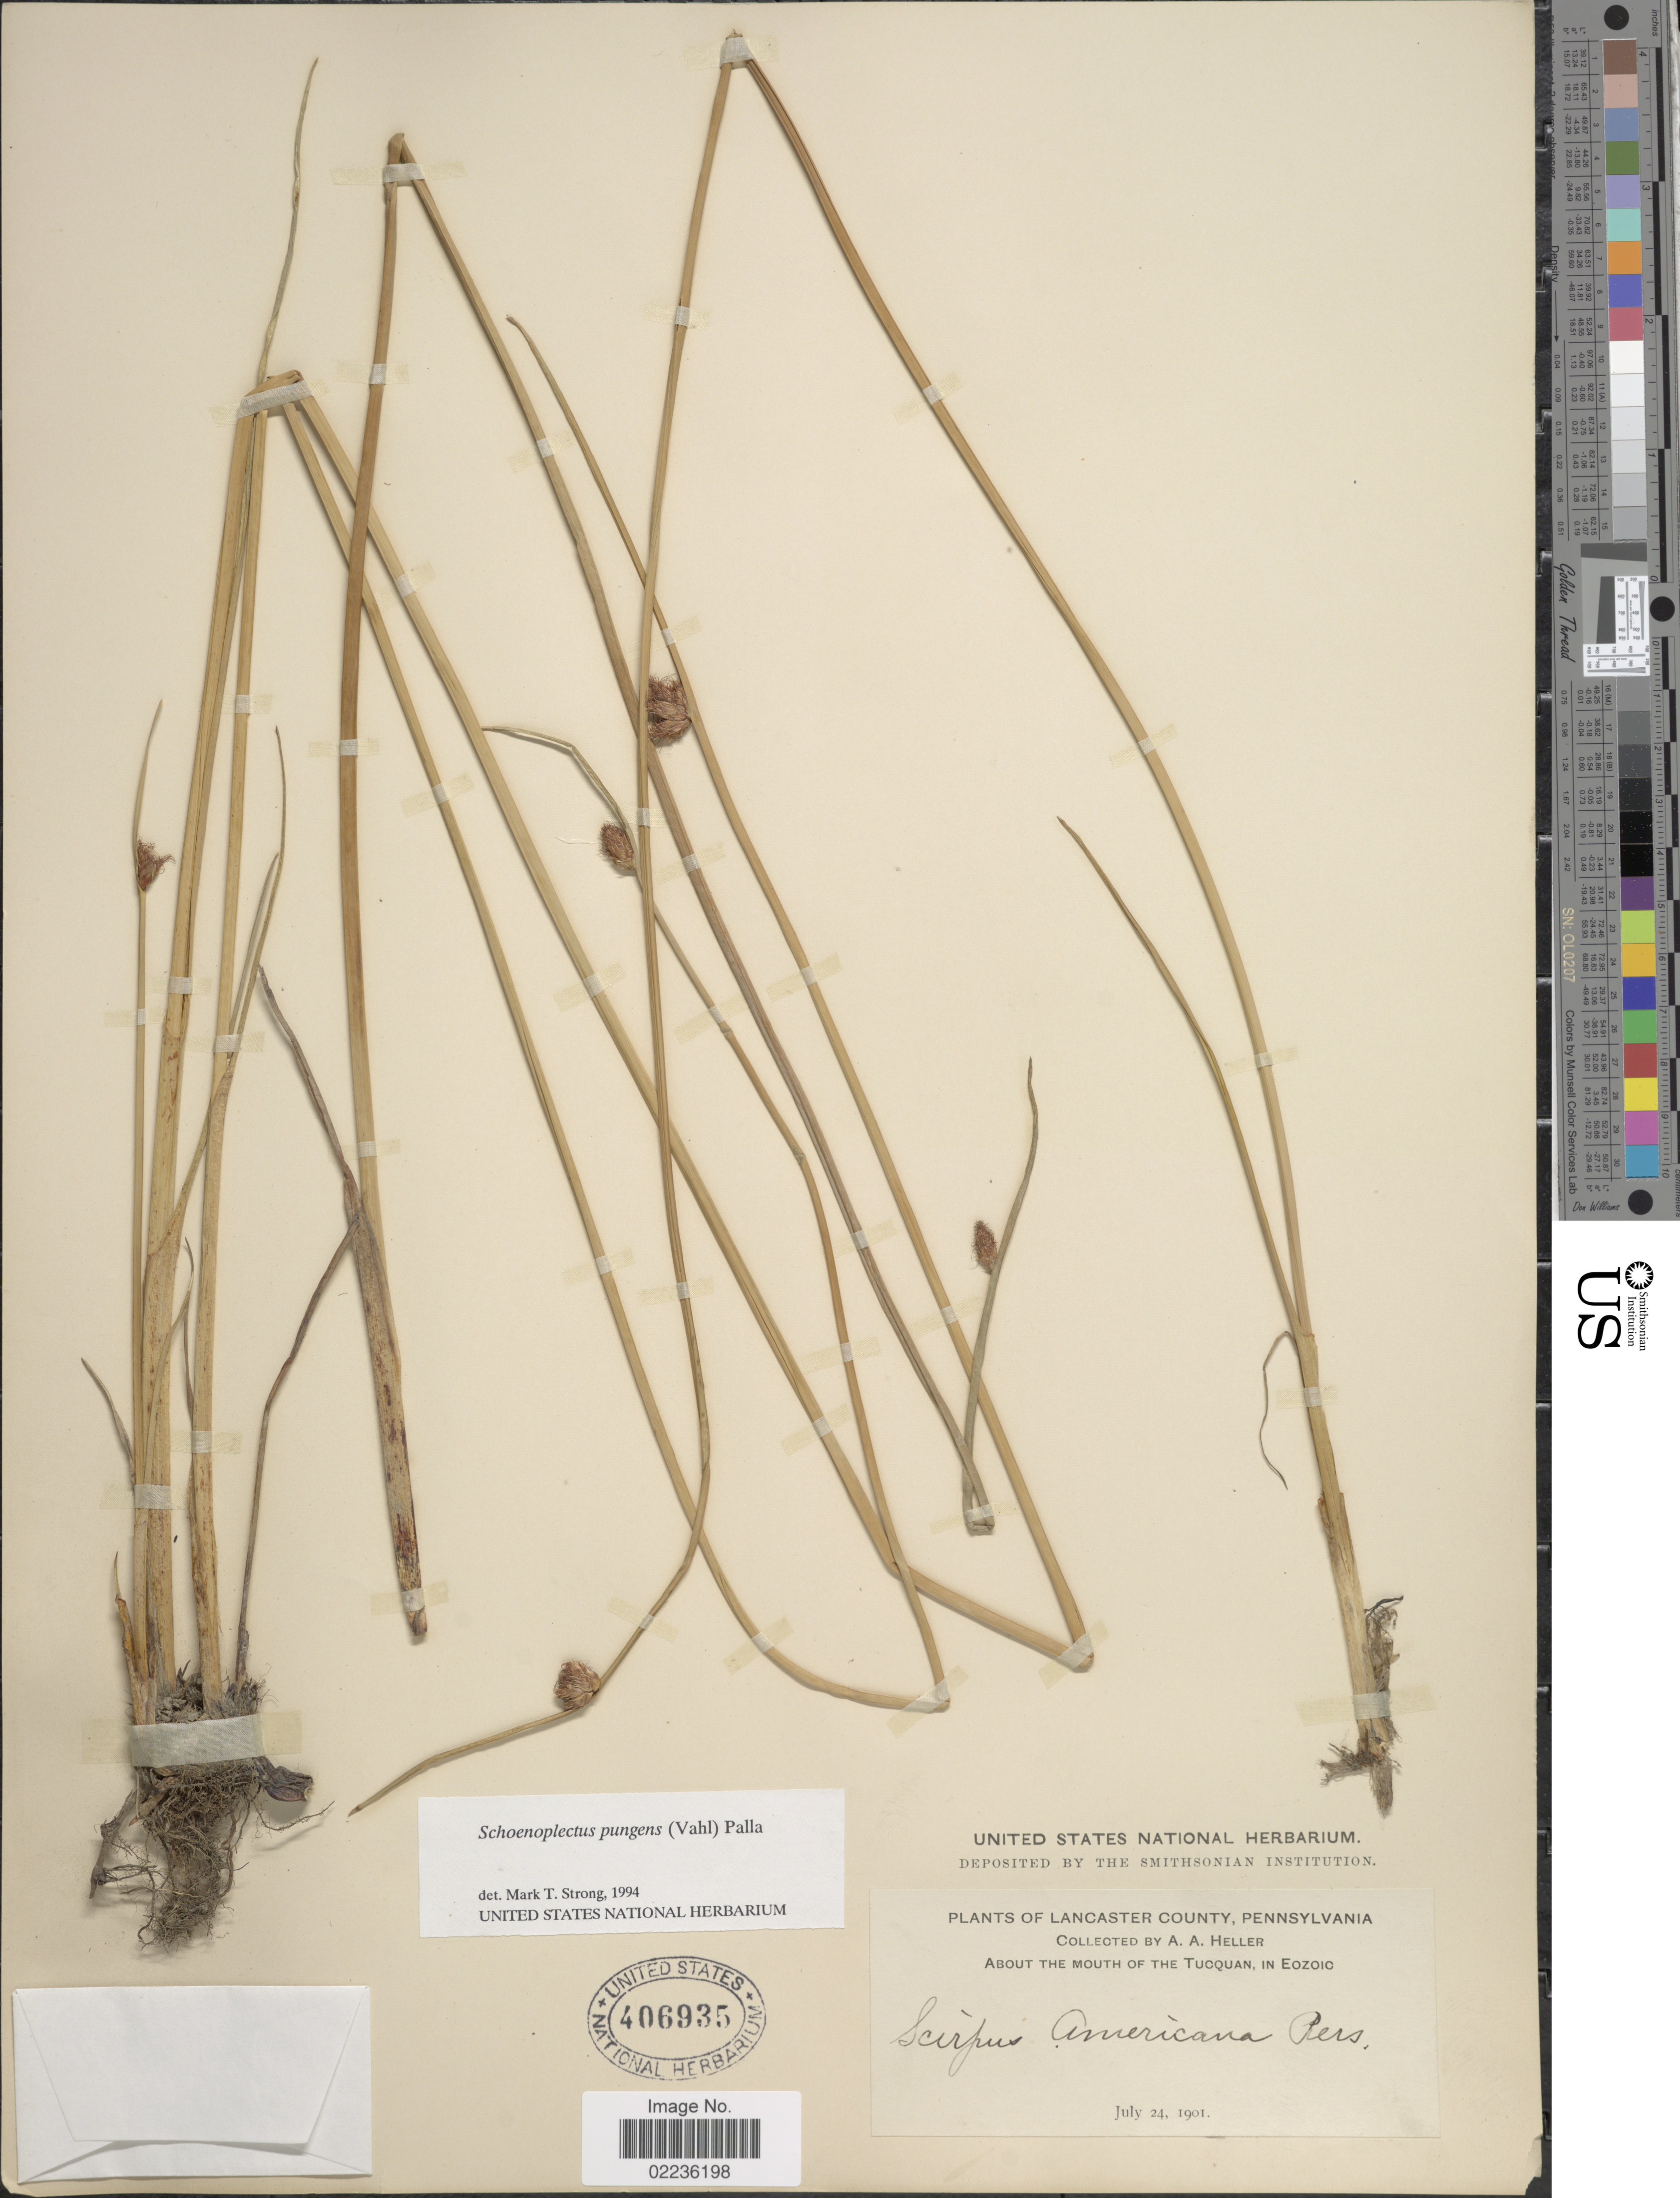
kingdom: Plantae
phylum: Tracheophyta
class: Liliopsida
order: Poales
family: Cyperaceae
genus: Schoenoplectus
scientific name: Schoenoplectus pungens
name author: (Vahl) Palla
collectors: A. A. Heller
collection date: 1901-07-24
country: United States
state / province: Pennsylvania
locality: Lancaster County. About mouth of the Tucquan, in Eozoic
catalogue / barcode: US 406935